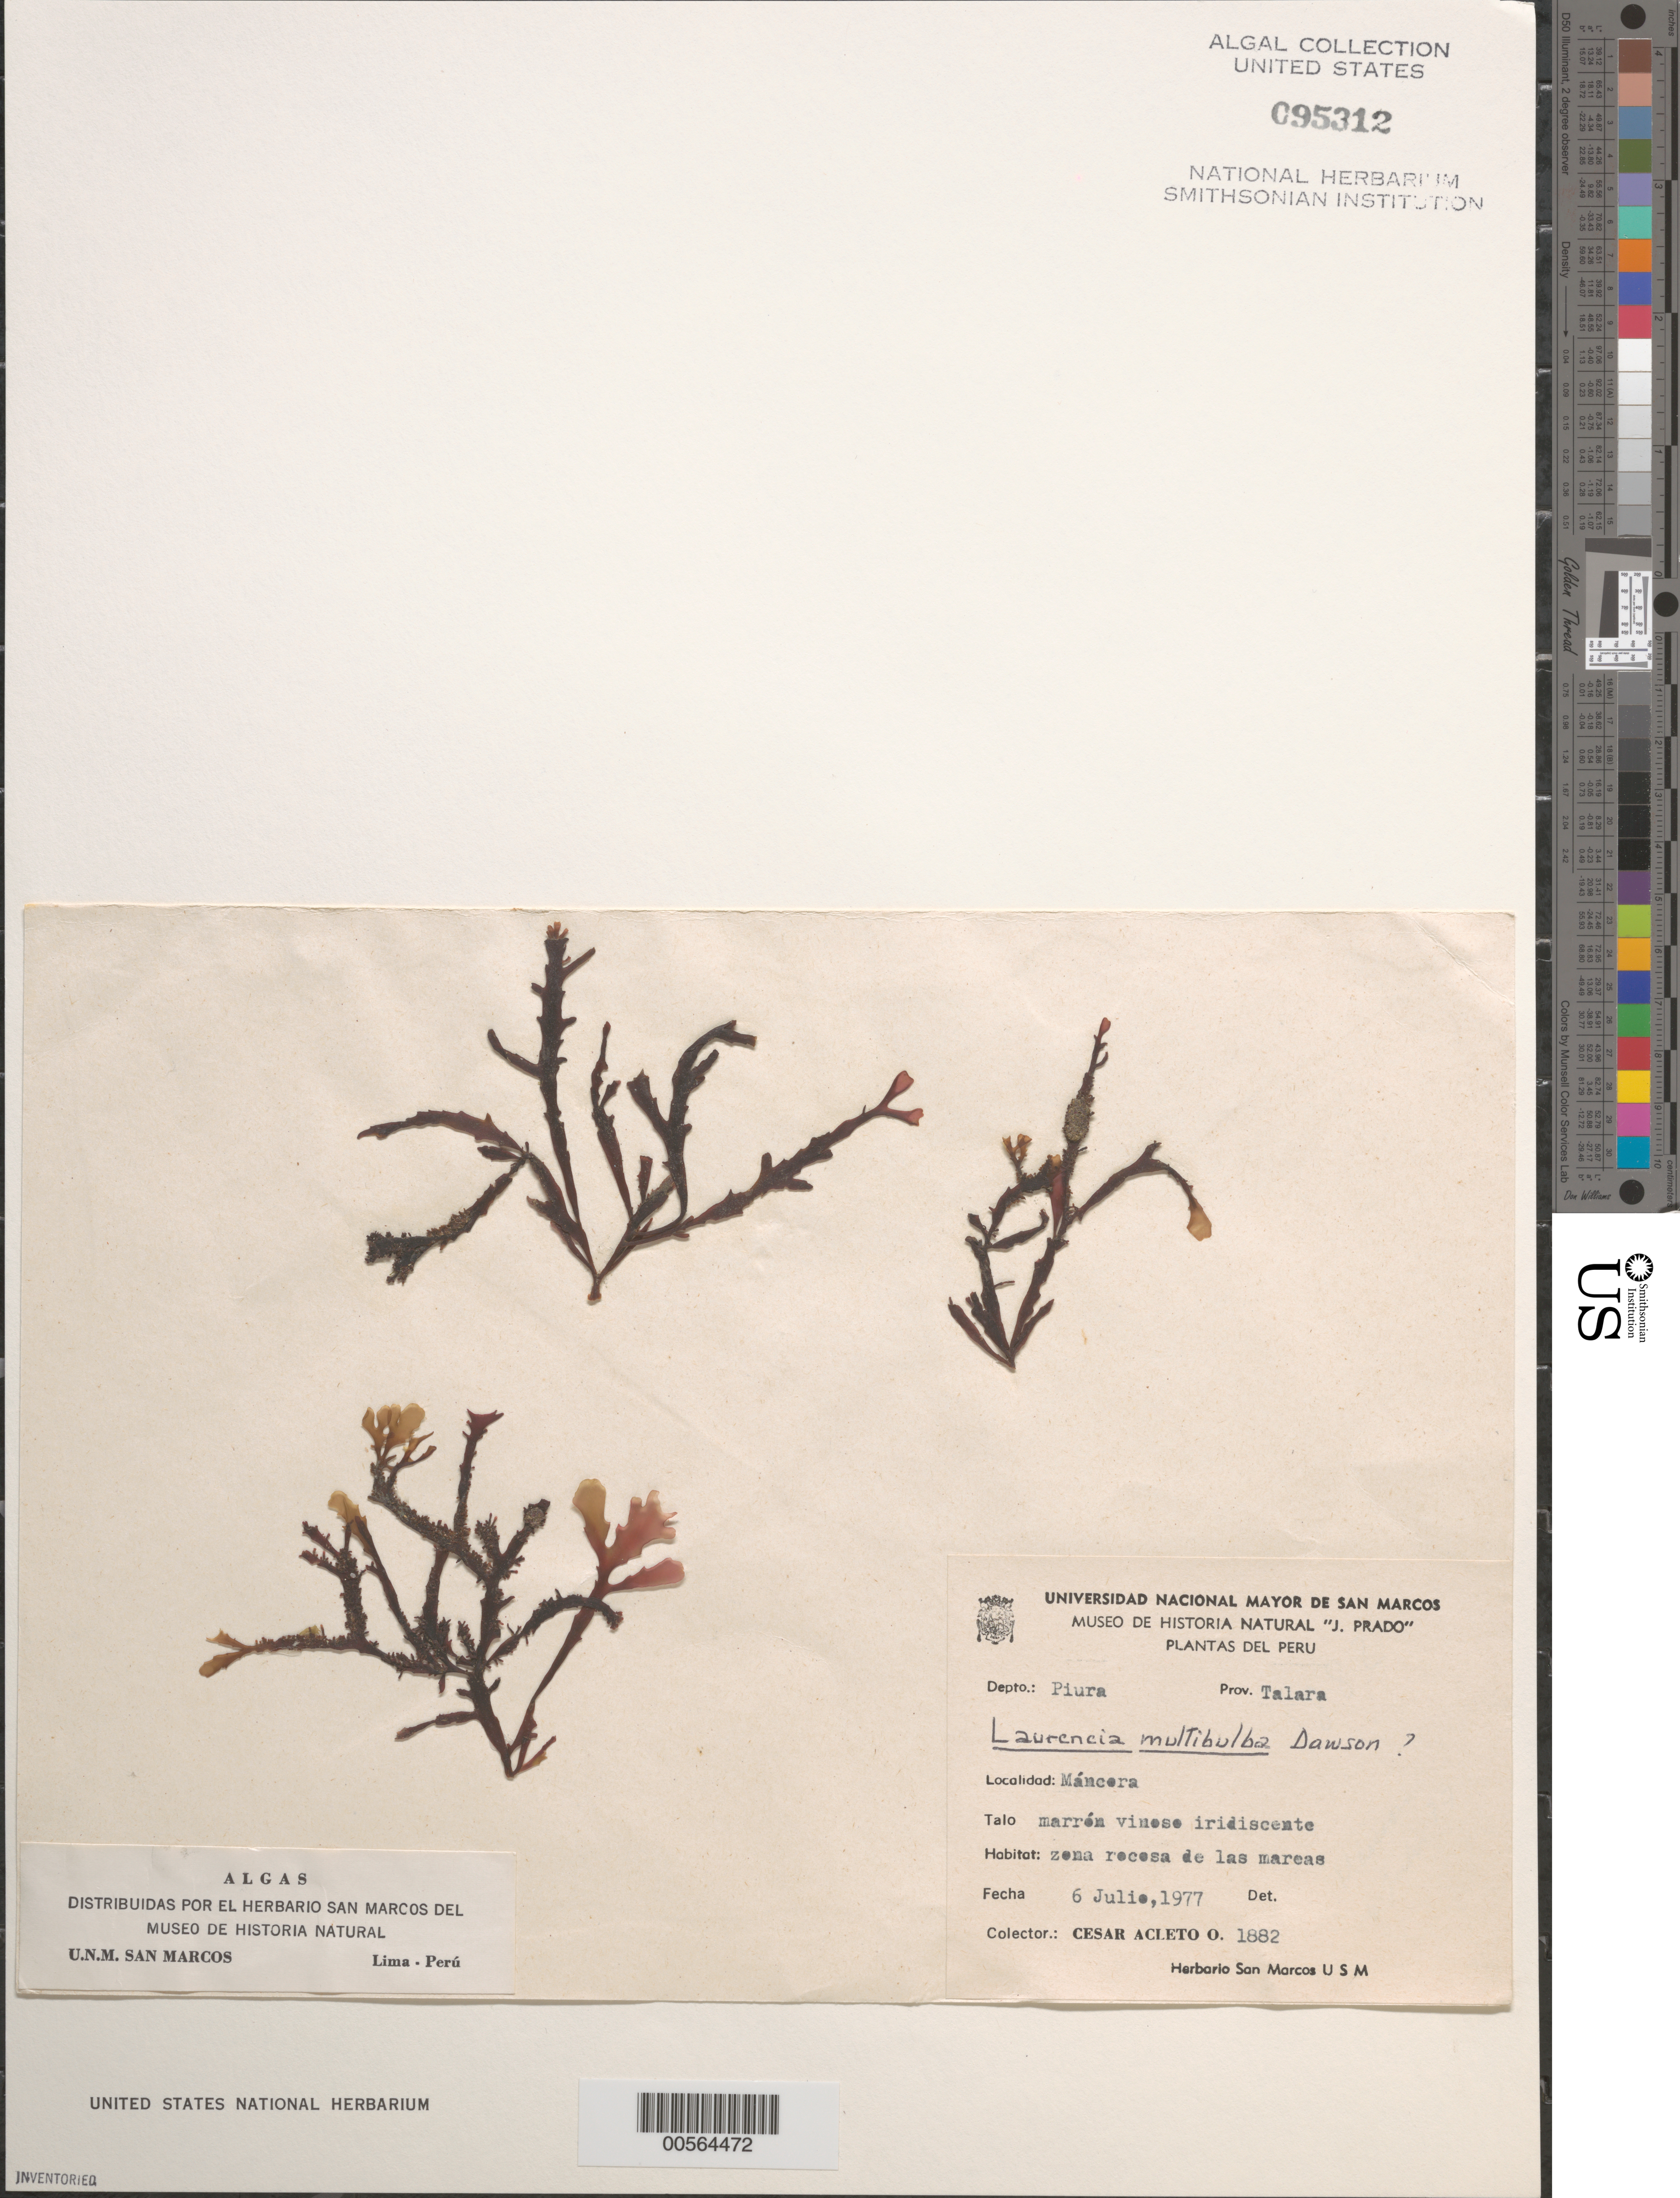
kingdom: Plantae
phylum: Rhodophyta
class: Florideophyceae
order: Ceramiales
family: Rhodomelaceae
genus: Osmundea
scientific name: Osmundea multibulba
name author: (E.Y. Dawson et al.) K.W. Nam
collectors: C. Acleto O.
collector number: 1882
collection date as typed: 06 Jul 1977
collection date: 1977-07-06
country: Peru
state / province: Piura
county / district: Talara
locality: Máncora, Talara Province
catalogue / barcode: US 95312